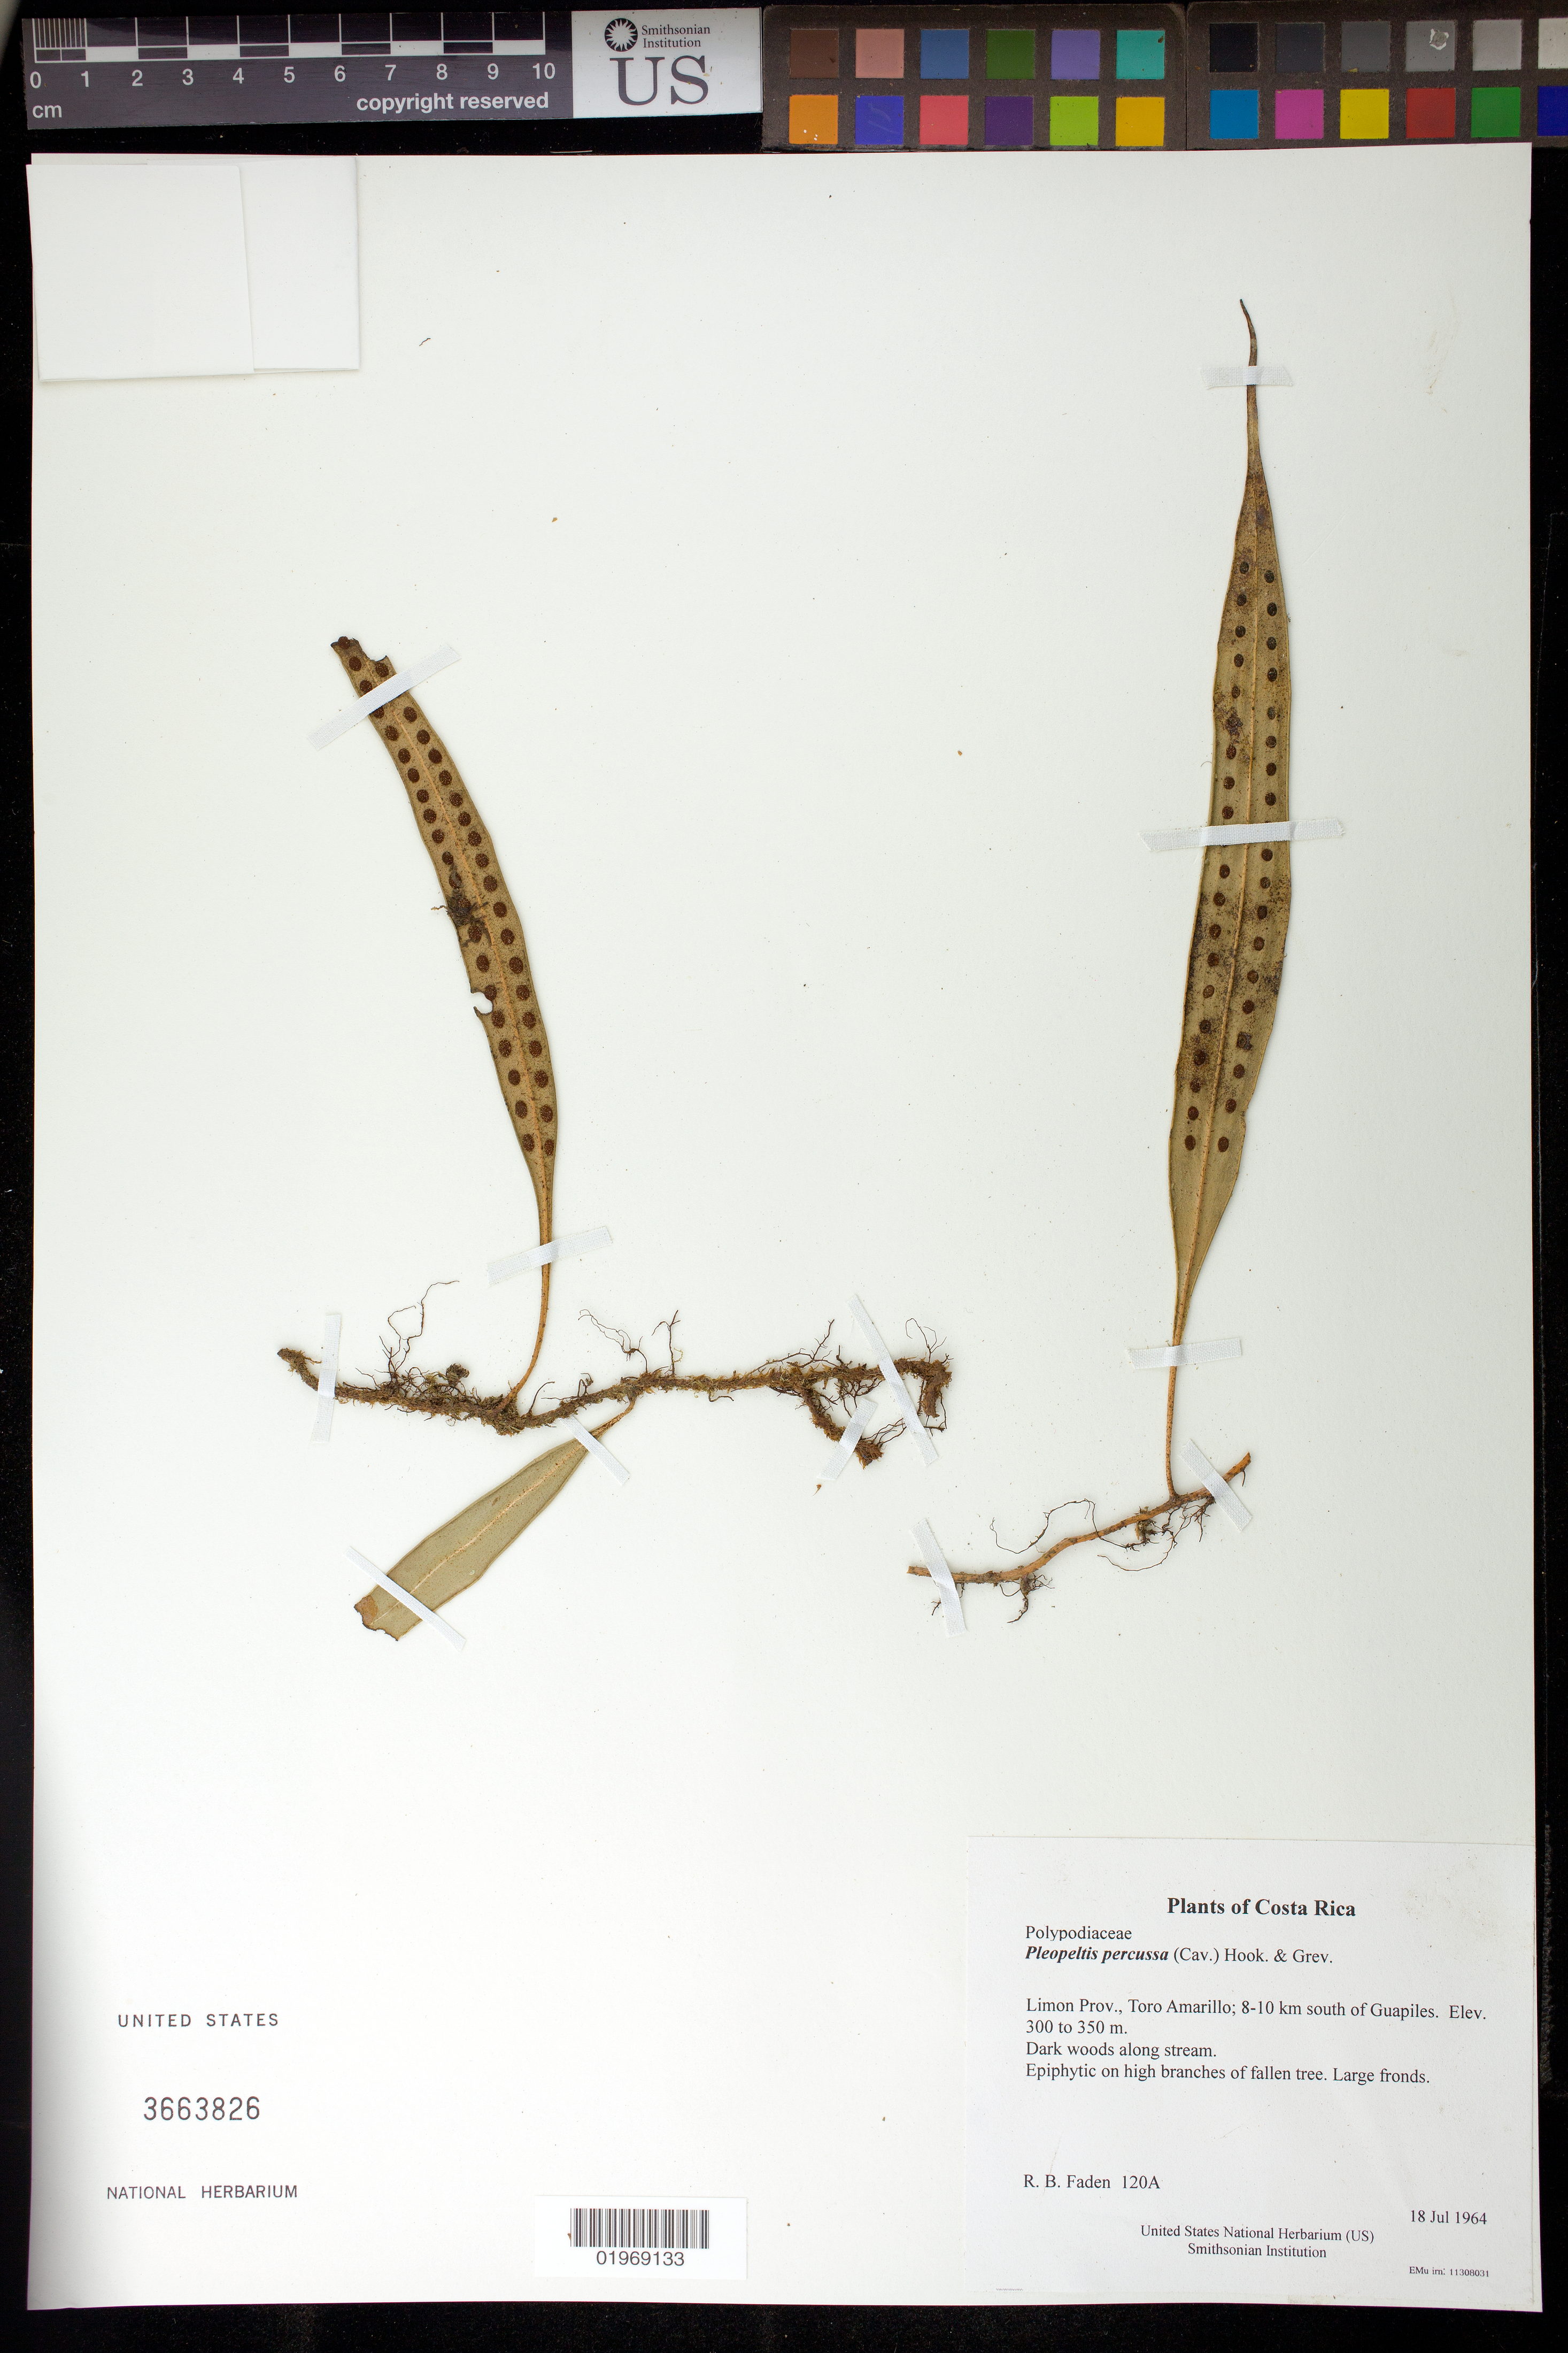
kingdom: Plantae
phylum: Tracheophyta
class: Polypodiopsida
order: Polypodiales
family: Polypodiaceae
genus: Pleopeltis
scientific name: Pleopeltis percussa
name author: (Cav.) Hook. & Grev.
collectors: R. B. Faden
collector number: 120A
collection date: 1964-07-18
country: Costa Rica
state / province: Limon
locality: Toro Amarillo; 8-10 km south of Guapiles.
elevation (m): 300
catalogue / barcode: US 3663826